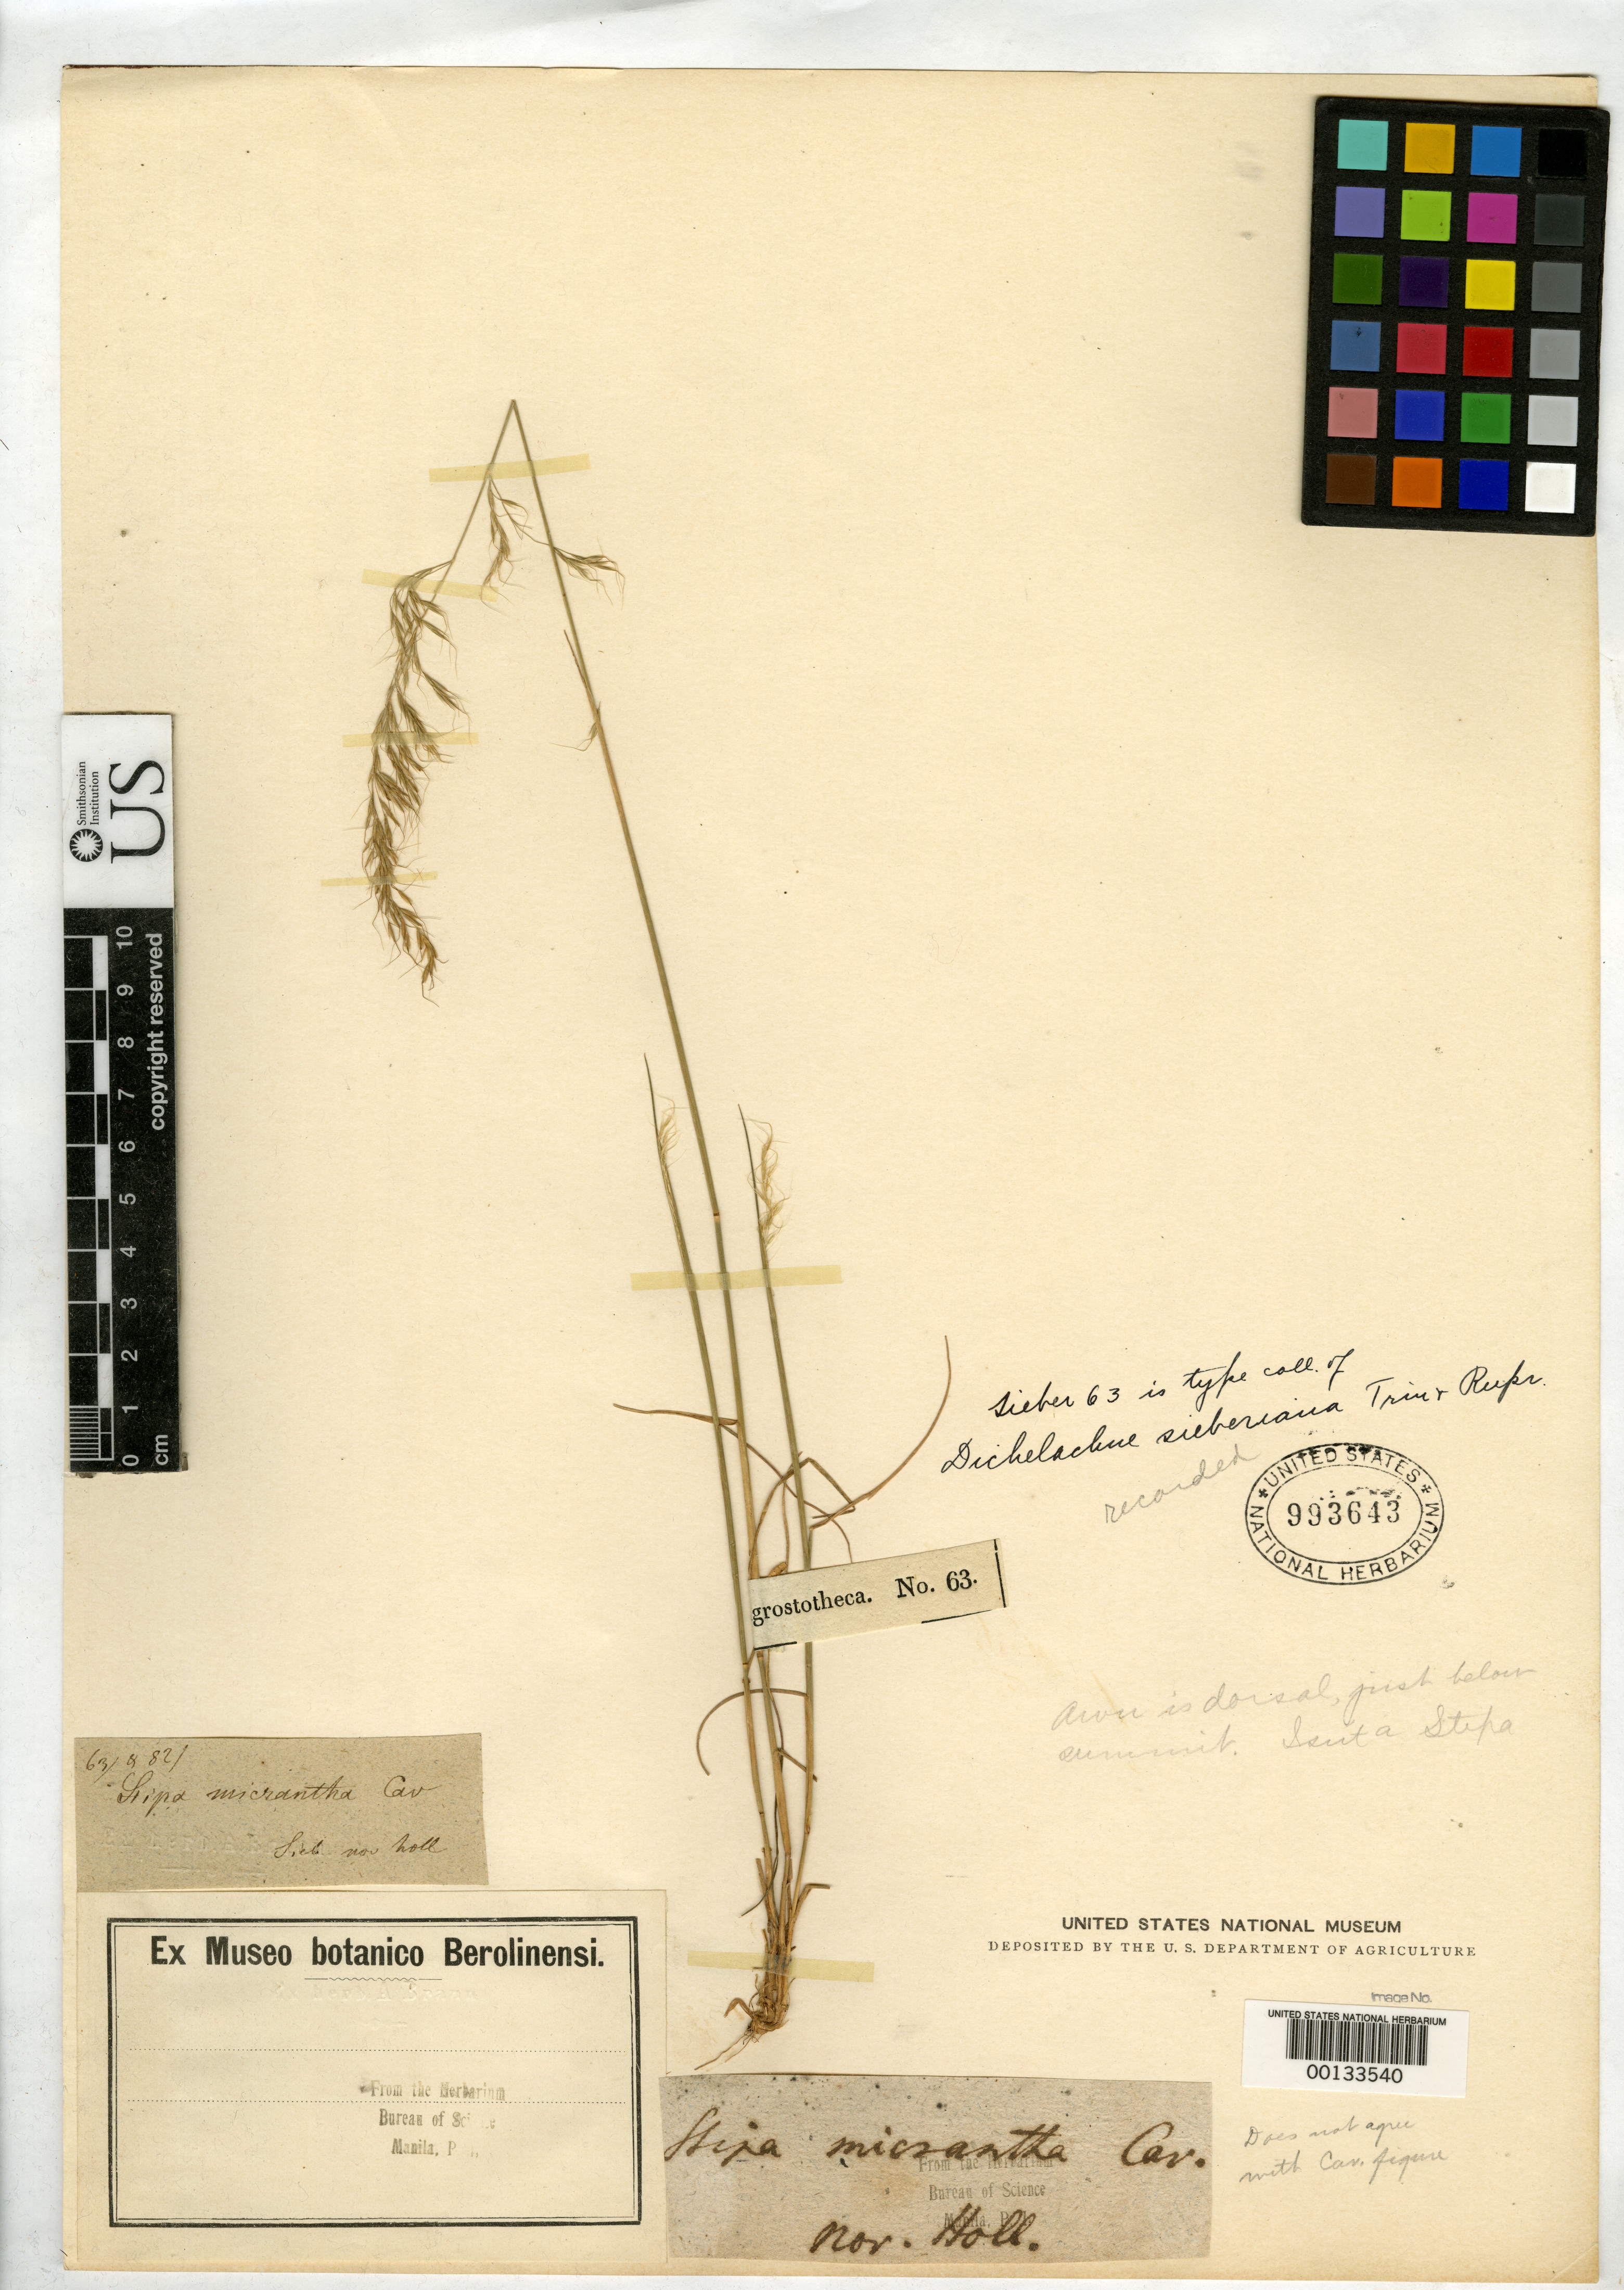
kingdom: Plantae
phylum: Tracheophyta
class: Liliopsida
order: Poales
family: Poaceae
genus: Dichelachne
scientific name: Dichelachne sieberiana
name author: Trin. & Rupr.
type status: Isotype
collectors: F. W. Sieber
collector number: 63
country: Australia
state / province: New South Wales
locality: Nova Hollandia = ad Portum Jackson.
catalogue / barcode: US 993643